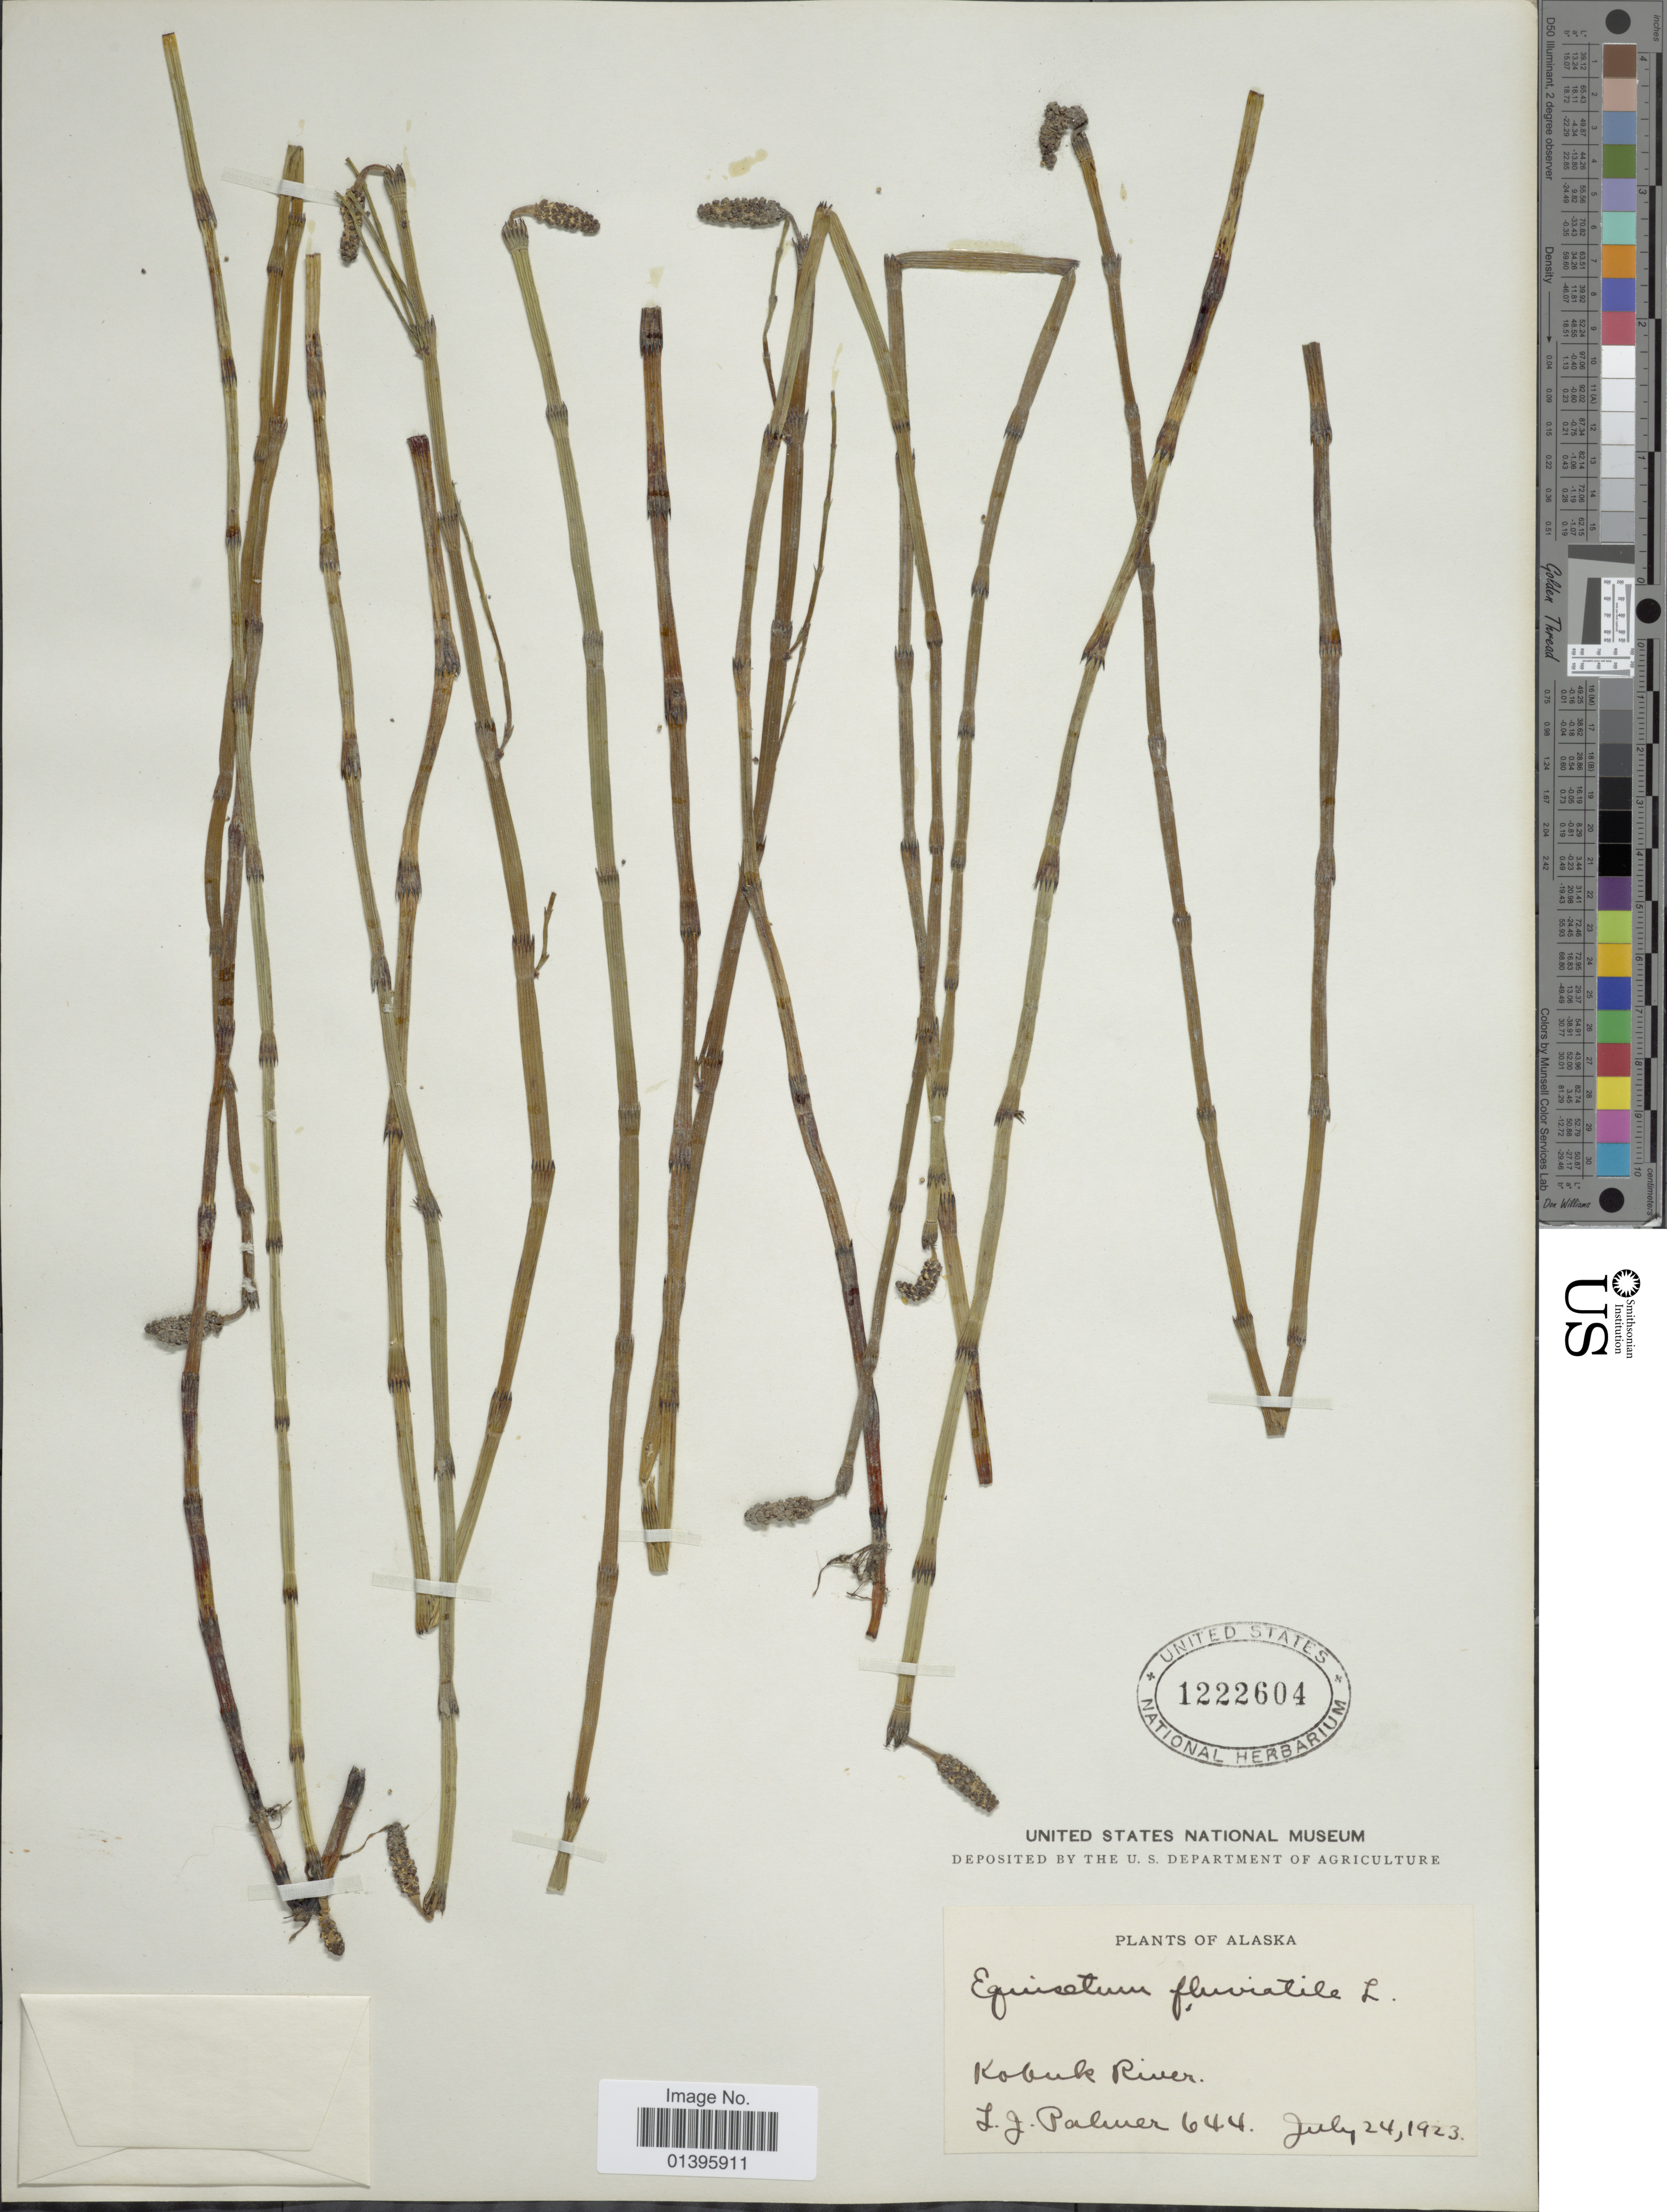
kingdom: Plantae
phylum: Tracheophyta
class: Polypodiopsida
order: Equisetales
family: Equisetaceae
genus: Equisetum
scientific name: Equisetum fluviatile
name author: L.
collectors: L. J. Palmer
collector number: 644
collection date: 1923-07-24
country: United States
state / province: Alaska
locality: Kobuk River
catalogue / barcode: US 1222604